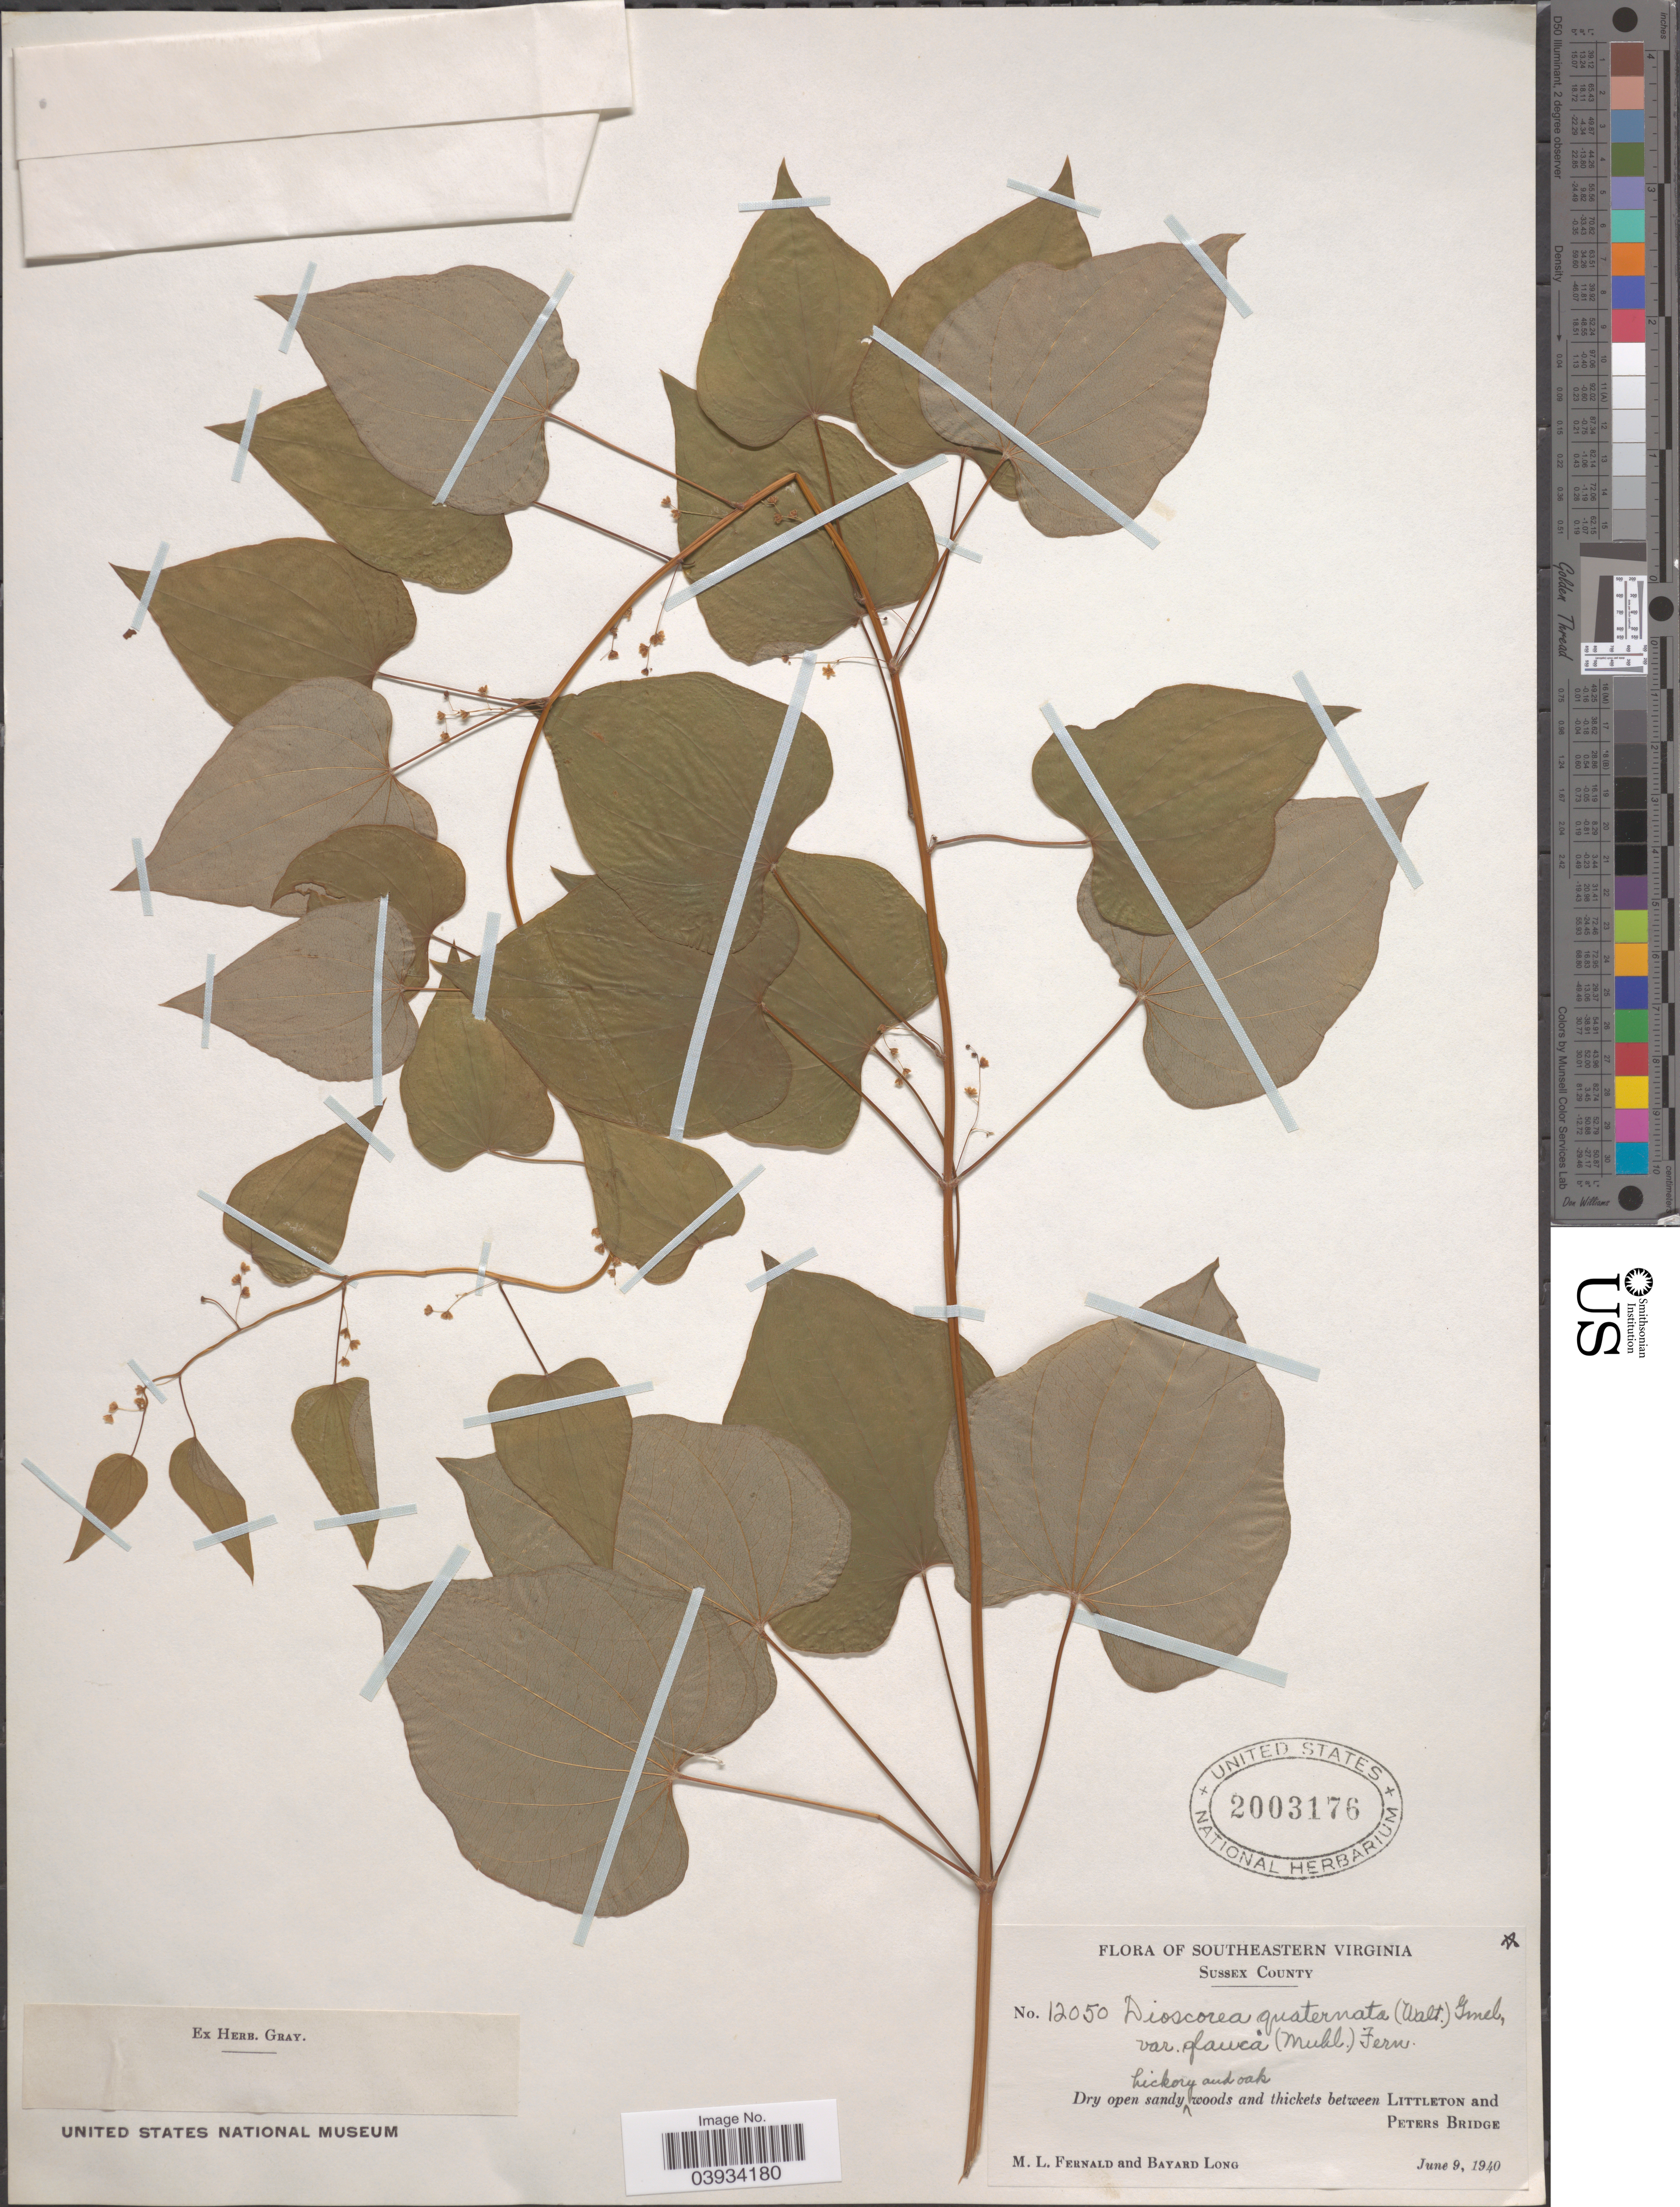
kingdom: Plantae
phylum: Tracheophyta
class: Liliopsida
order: Dioscoreales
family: Dioscoreaceae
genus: Dioscorea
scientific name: Dioscorea villosa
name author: L.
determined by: Strong, M. T., (US), Smithsonian Institution - National Museum of Natural History (UNITED STATES)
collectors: M. L. Fernald & B. Long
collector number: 12050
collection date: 1940-06-09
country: United States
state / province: Virginia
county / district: Sussex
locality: Southeastern Virginia. Sussex County. Between Littleton and Peters Bridge.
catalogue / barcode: US 2003176